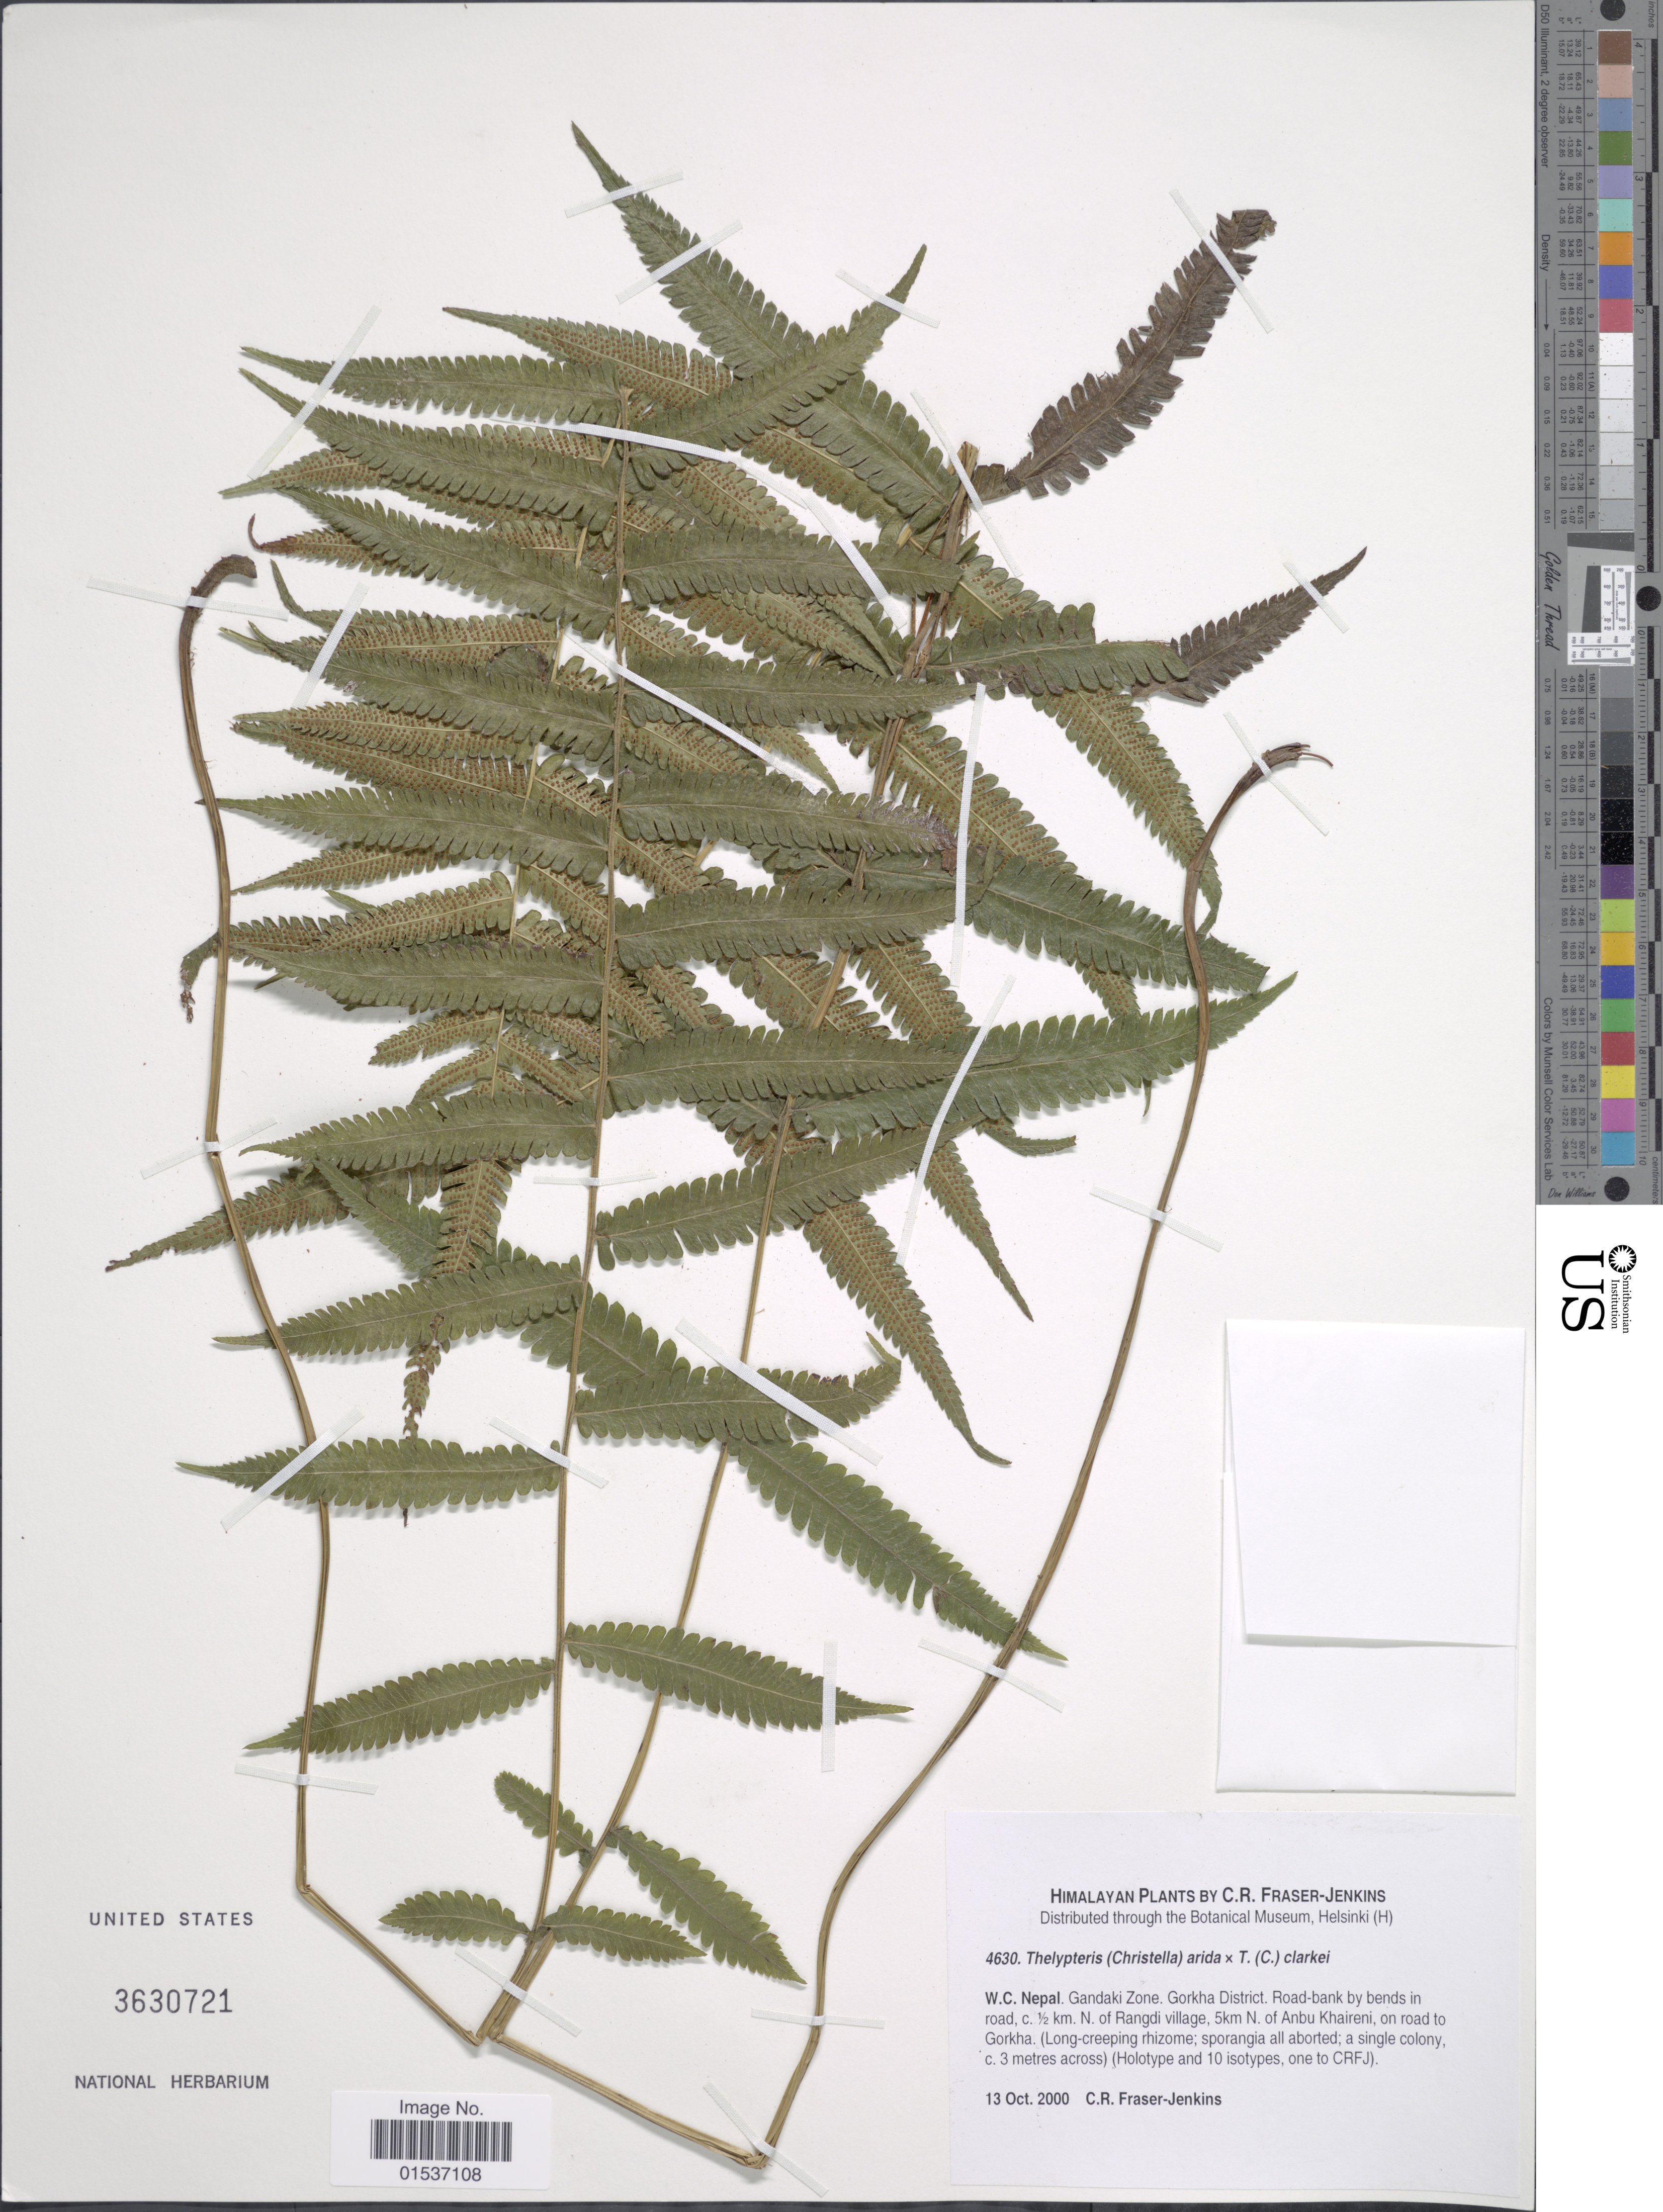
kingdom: Plantae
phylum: Tracheophyta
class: Polypodiopsida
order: Polypodiales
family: Thelypteridaceae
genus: Thelypteris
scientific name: Thelypteris arida x T. clarkei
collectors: C. R. Fraser-Jenkins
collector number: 4630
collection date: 2000-10-13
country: Nepal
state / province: Gandaki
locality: Himalayan. W.C. Nepal. Gandaki Zone., Gorkha District. Road-bank by bends in road, c. ½ km. N. of Rangdi village, 5 km N. of Anbu Khaireni, on road to Gorkha.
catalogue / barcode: US 3630721